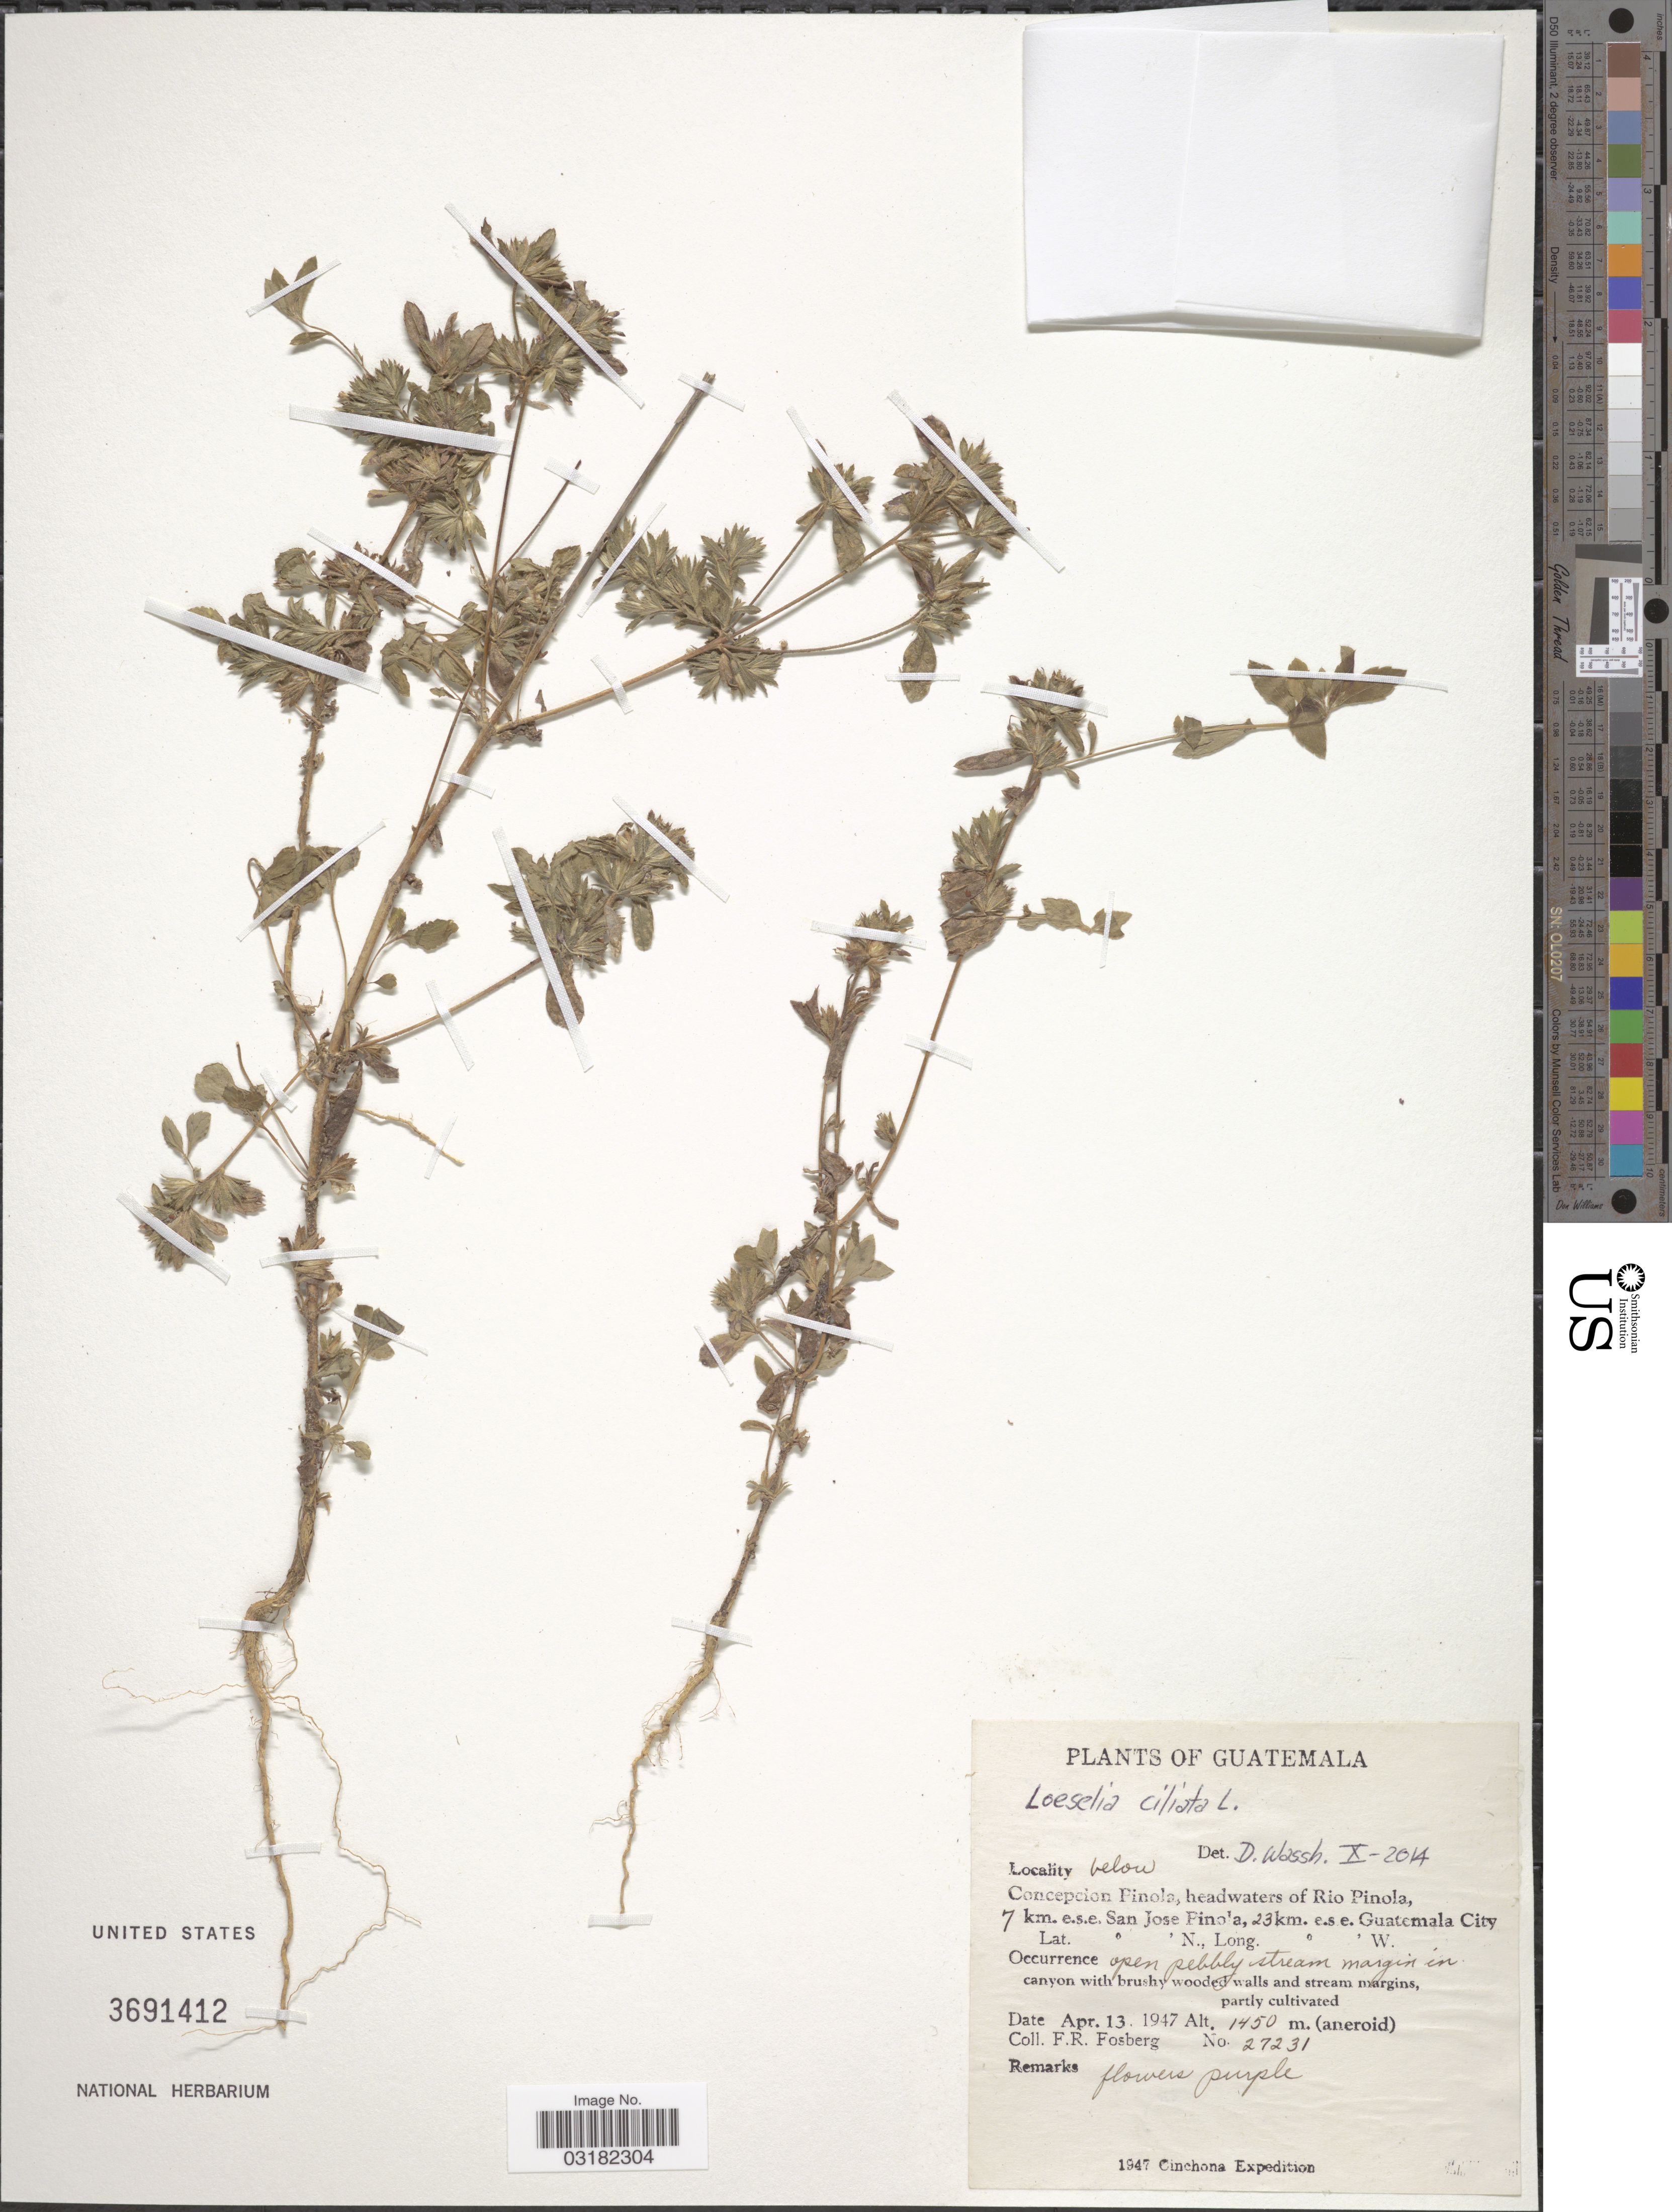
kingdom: Plantae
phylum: Tracheophyta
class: Magnoliopsida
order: Ericales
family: Polemoniaceae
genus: Loeselia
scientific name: Loeselia ciliata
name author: L.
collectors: F. R. Fosberg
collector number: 27231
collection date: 1947-04-13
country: Guatemala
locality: Concepcion Finola, headwaters of Rio Pinola, 7 km. e.s.e. San Jose Finola, 23km. e.s.e. Guatemala City.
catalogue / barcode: US 3691412